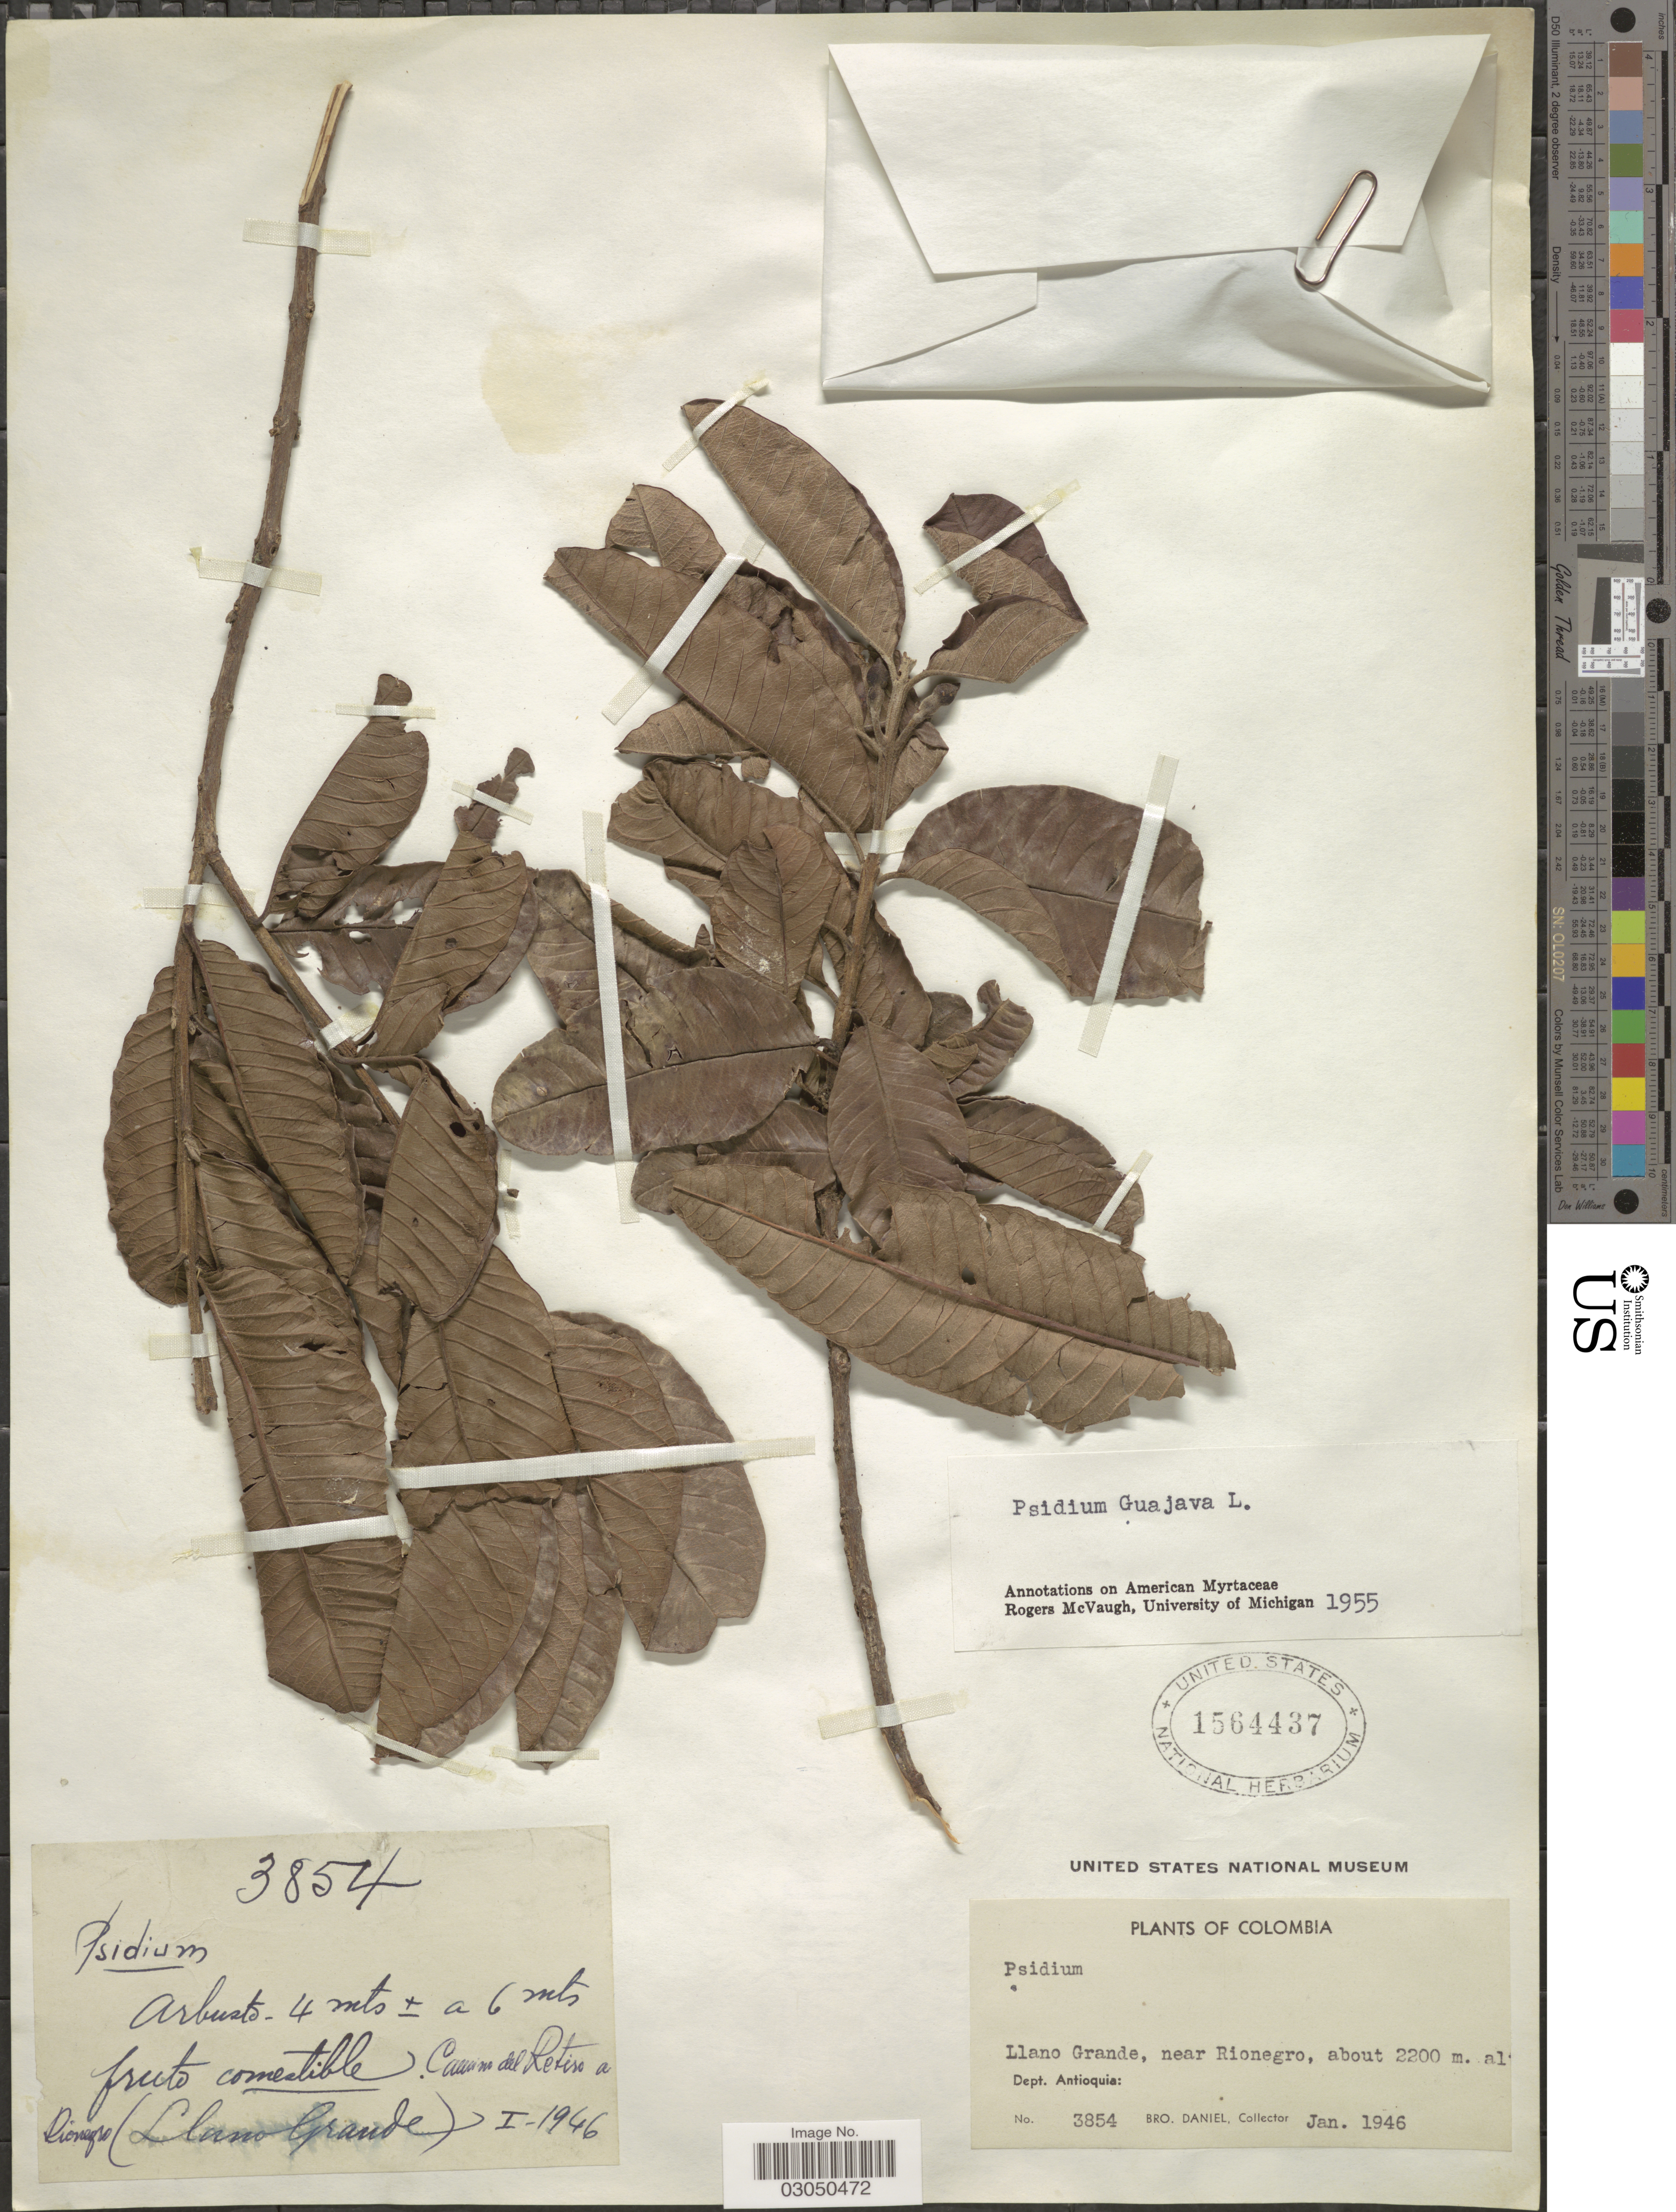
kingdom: Plantae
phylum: Tracheophyta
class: Magnoliopsida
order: Myrtales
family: Myrtaceae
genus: Psidium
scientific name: Psidium guajava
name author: L.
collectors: Bro. Daniel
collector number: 3854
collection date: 1946-01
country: Colombia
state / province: Antioquia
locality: Llano Grande, near Rionegro. Dept. Antioquia. Camino del Retiro a Rionegro (Llano Grande).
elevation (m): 2200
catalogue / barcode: US 1564437